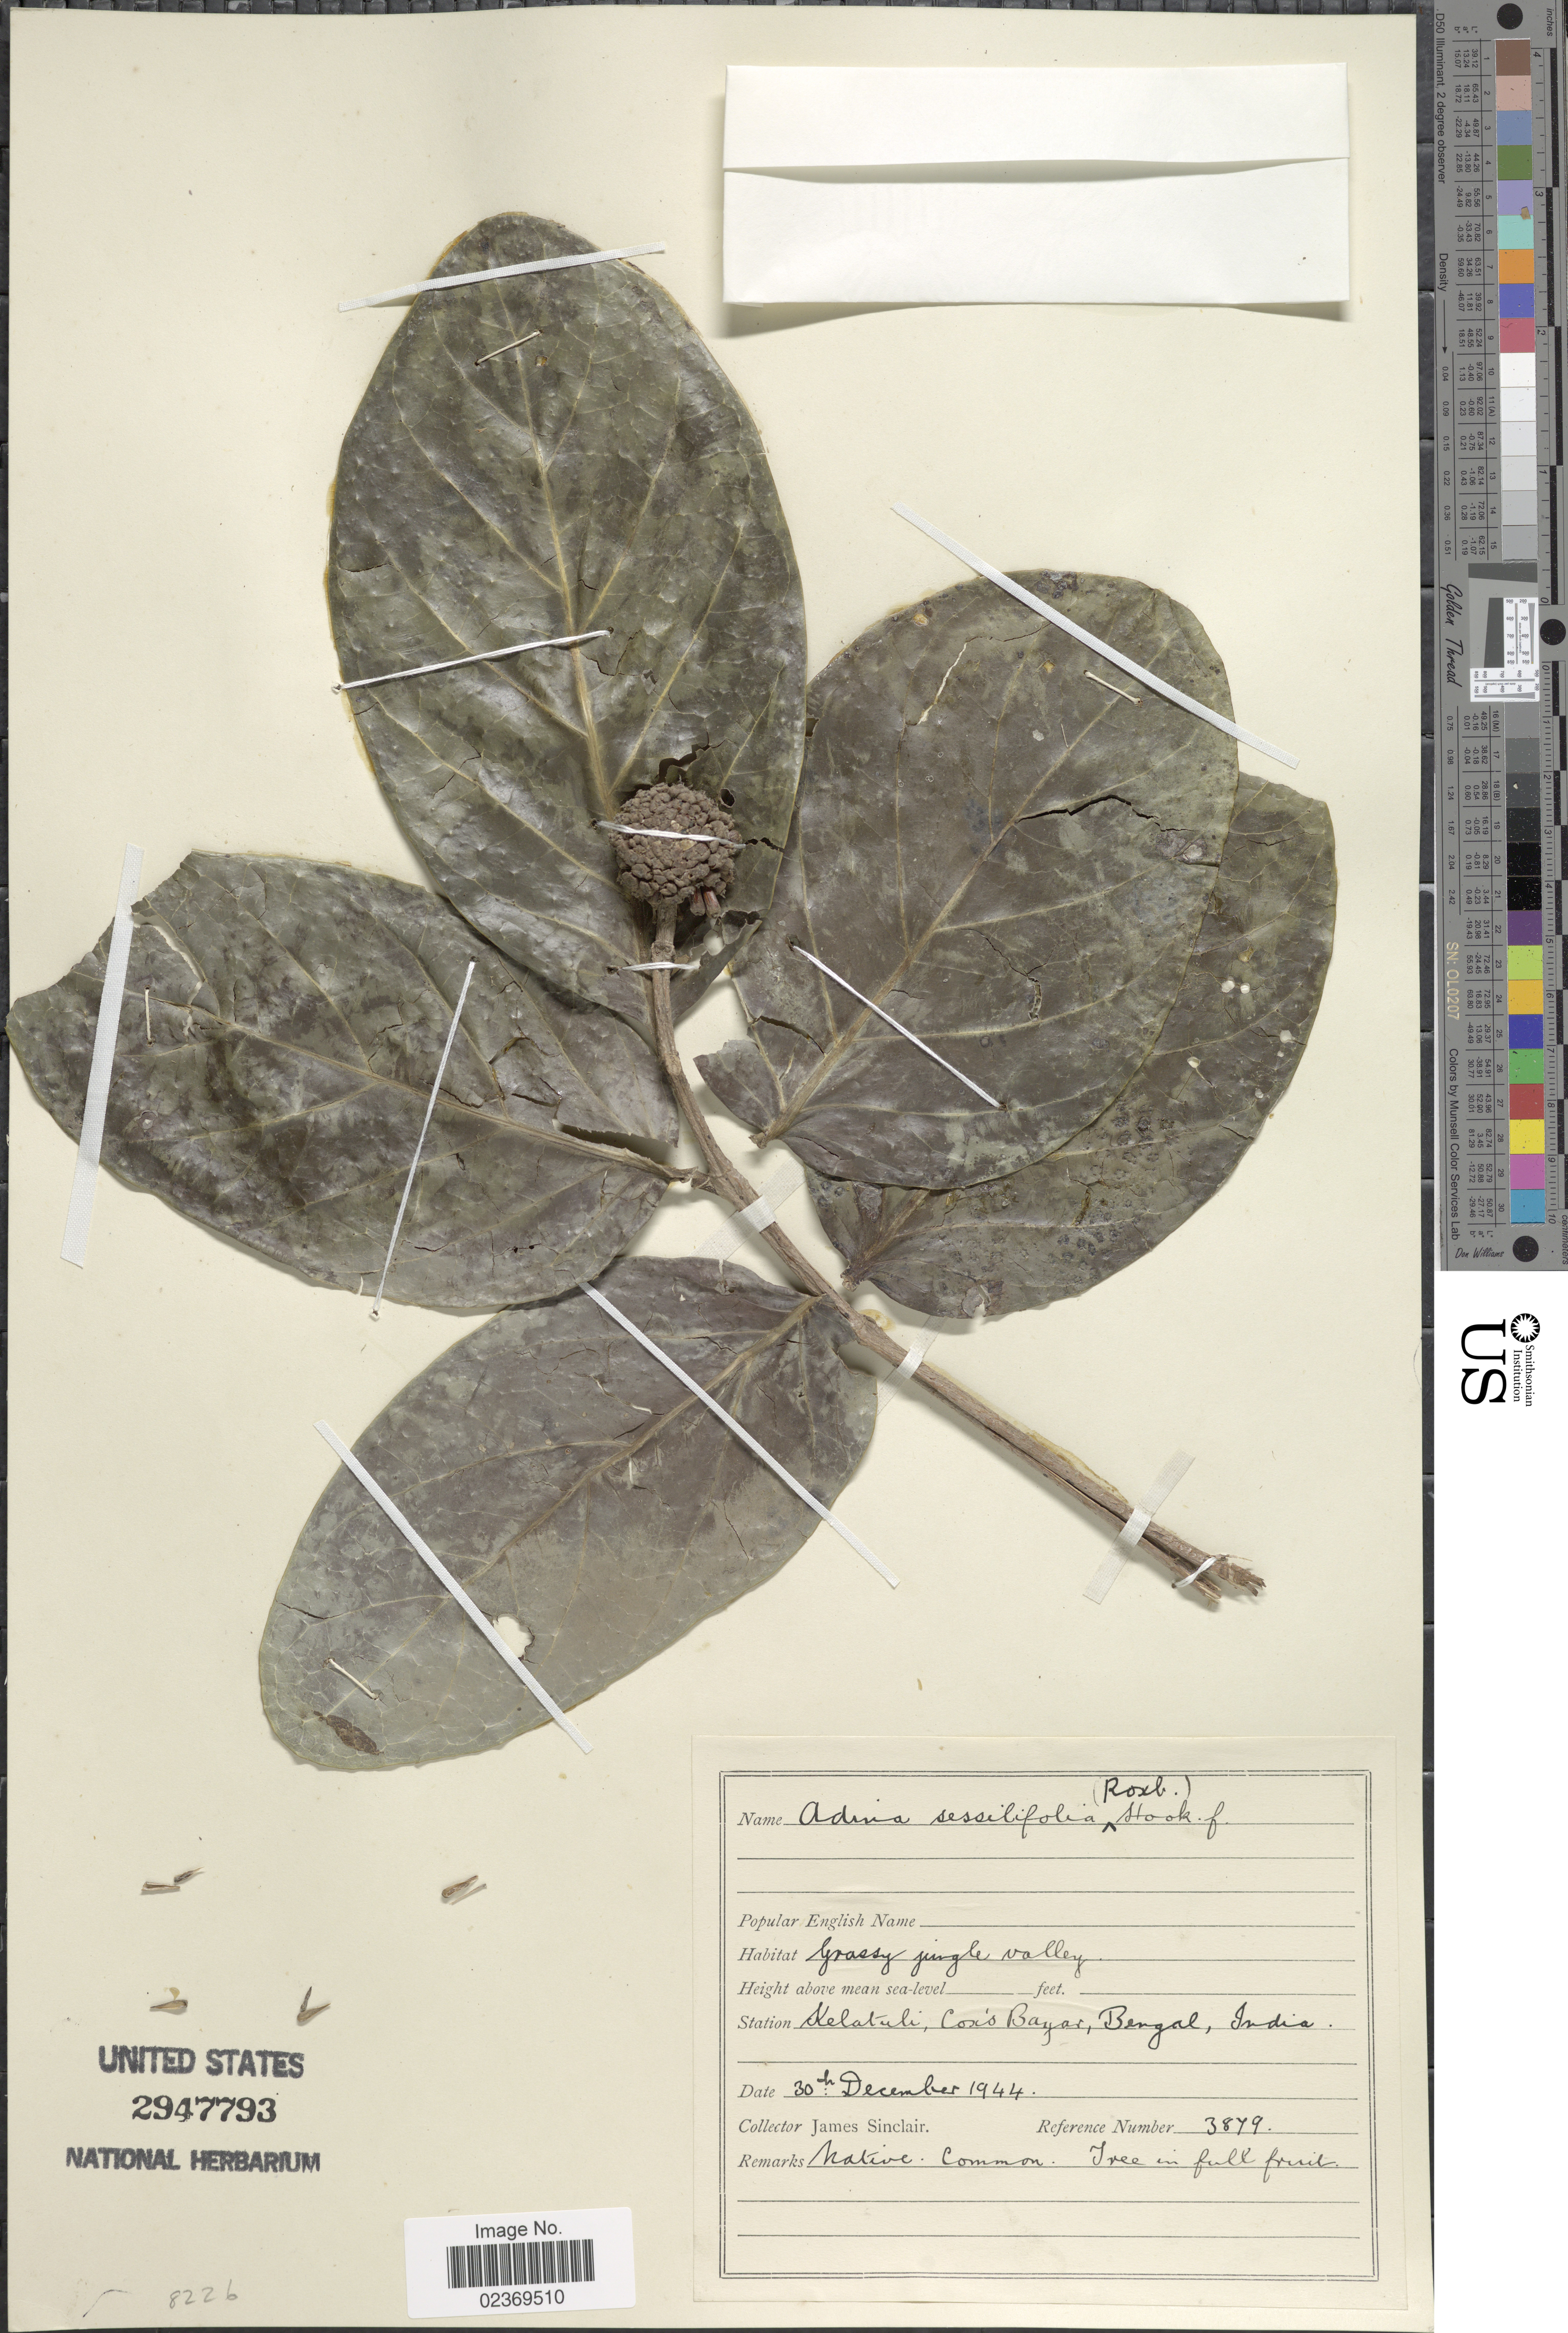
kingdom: Plantae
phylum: Tracheophyta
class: Magnoliopsida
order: Gentianales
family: Rubiaceae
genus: Adina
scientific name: Adina sessilifolia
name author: (Roxb.) Hook. f. ex Brandis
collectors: J. Sinclair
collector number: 3879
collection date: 1944-12-30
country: Bangladesh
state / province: Chittagong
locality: Kelatuli, Cox's Bazar, Bengal, Grassy jungle valley.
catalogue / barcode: US 2947793